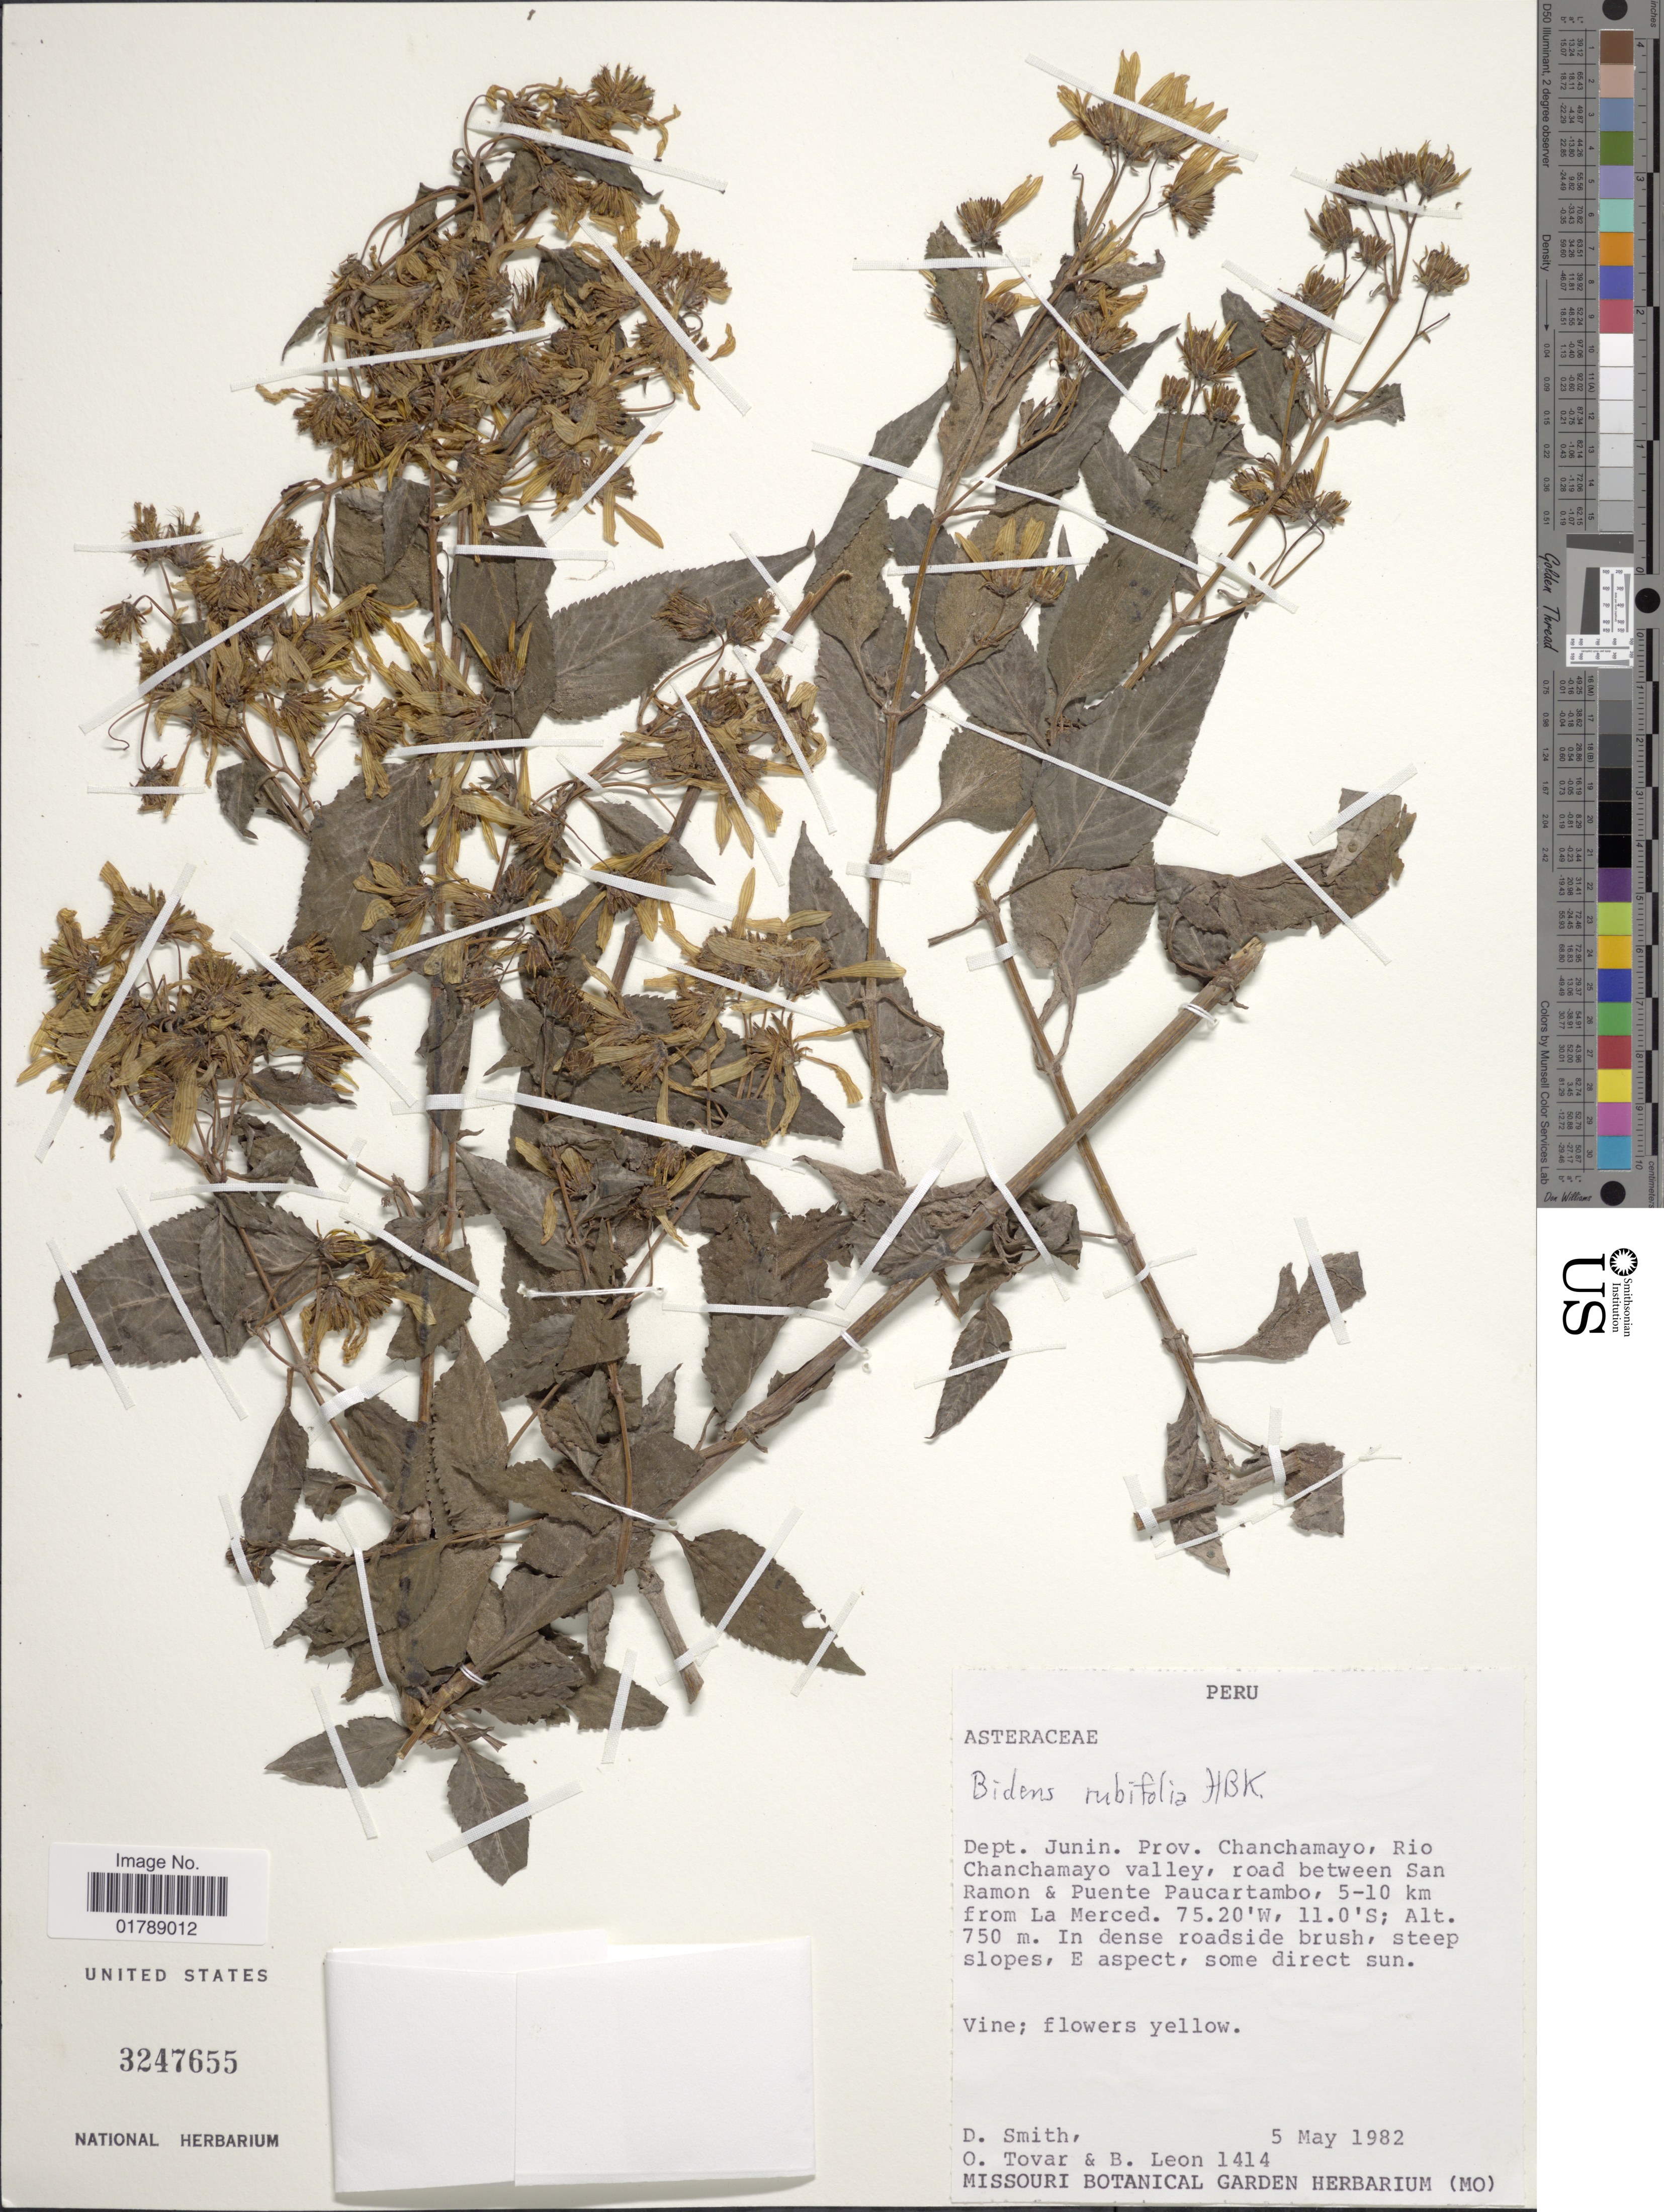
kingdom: Plantae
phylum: Tracheophyta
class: Magnoliopsida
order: Asterales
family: Asteraceae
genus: Bidens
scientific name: Bidens rubifolia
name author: Kunth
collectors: D. Smith, Ó. Tovar & B. León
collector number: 1414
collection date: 1982-05-05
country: Peru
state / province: Junín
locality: Prov. Chanchamayo, Rio Chanchamayo valley, road between San Ramon & Puente Paucartambo, 5-10 km from La Merced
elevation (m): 750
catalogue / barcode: US 3247655